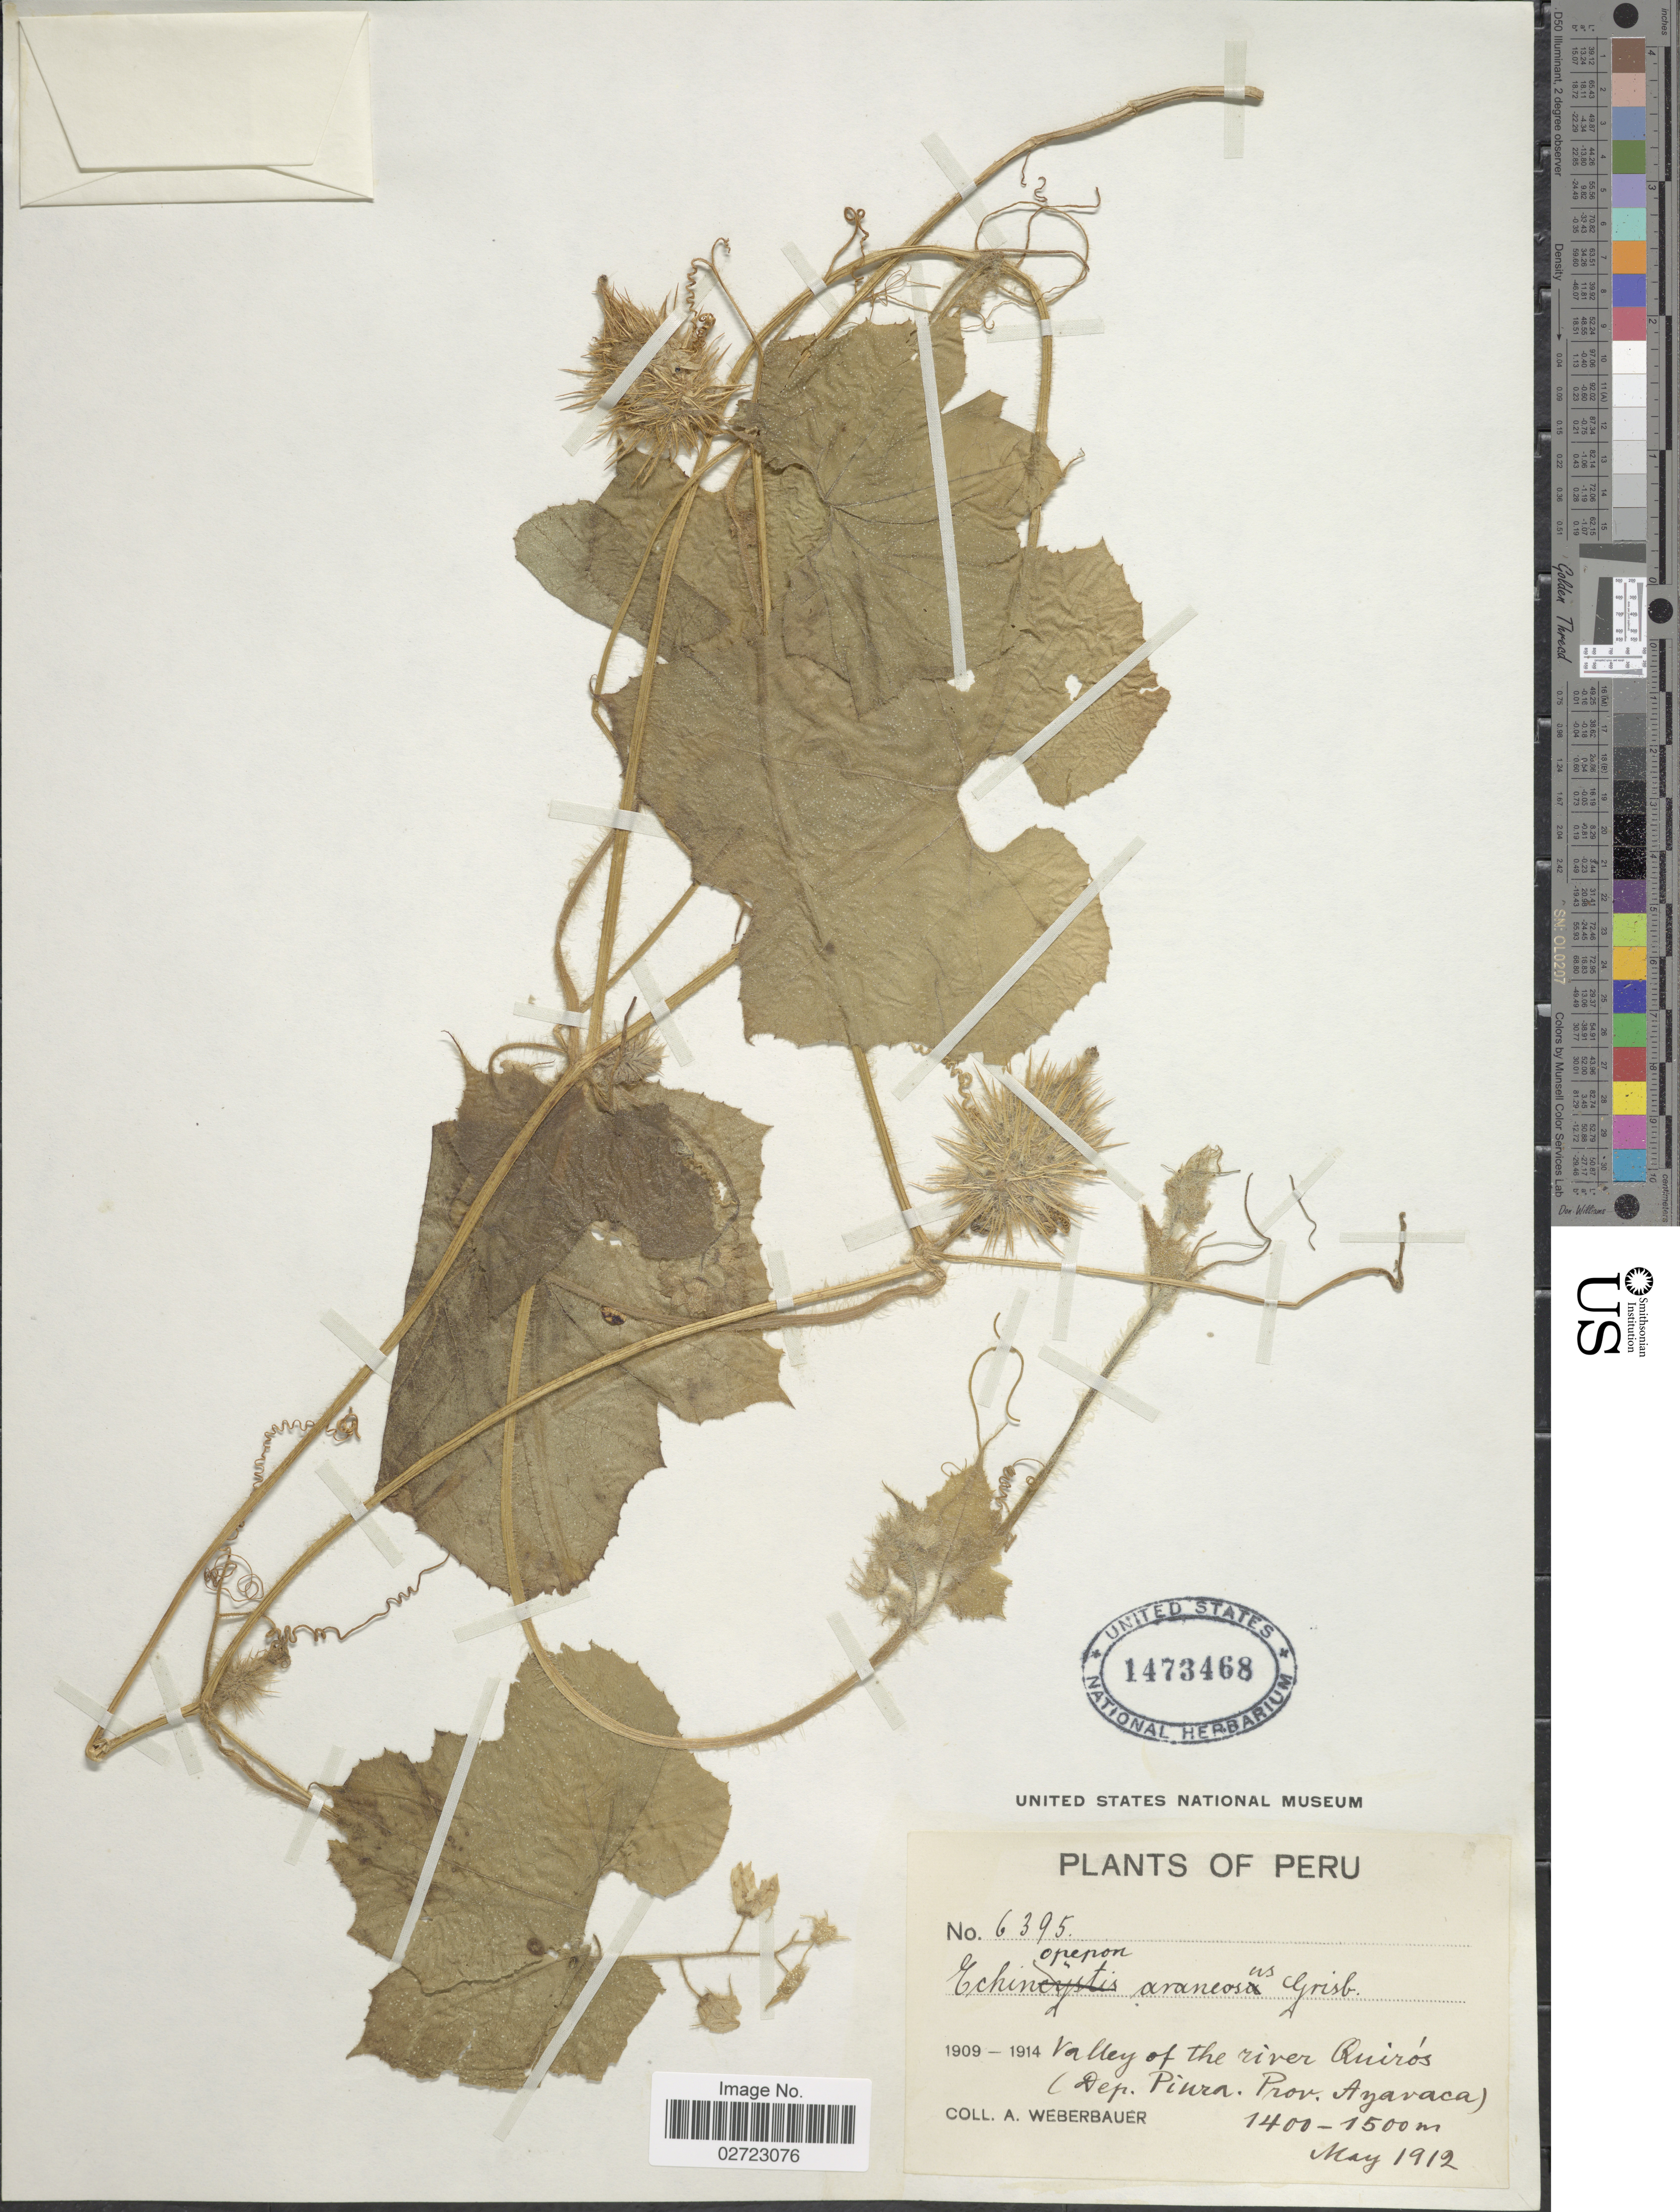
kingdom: Plantae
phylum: Tracheophyta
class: Magnoliopsida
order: Cucurbitales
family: Cucurbitaceae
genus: Echinopepon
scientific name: Echinopepon racemosus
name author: (Steud.) C. Jeffrey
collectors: A. Weberbauer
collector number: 6395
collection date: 1912-05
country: Peru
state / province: Piura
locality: Valley of the river Quiros (Prov. Ayavaca).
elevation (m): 1400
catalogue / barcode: US 1473468